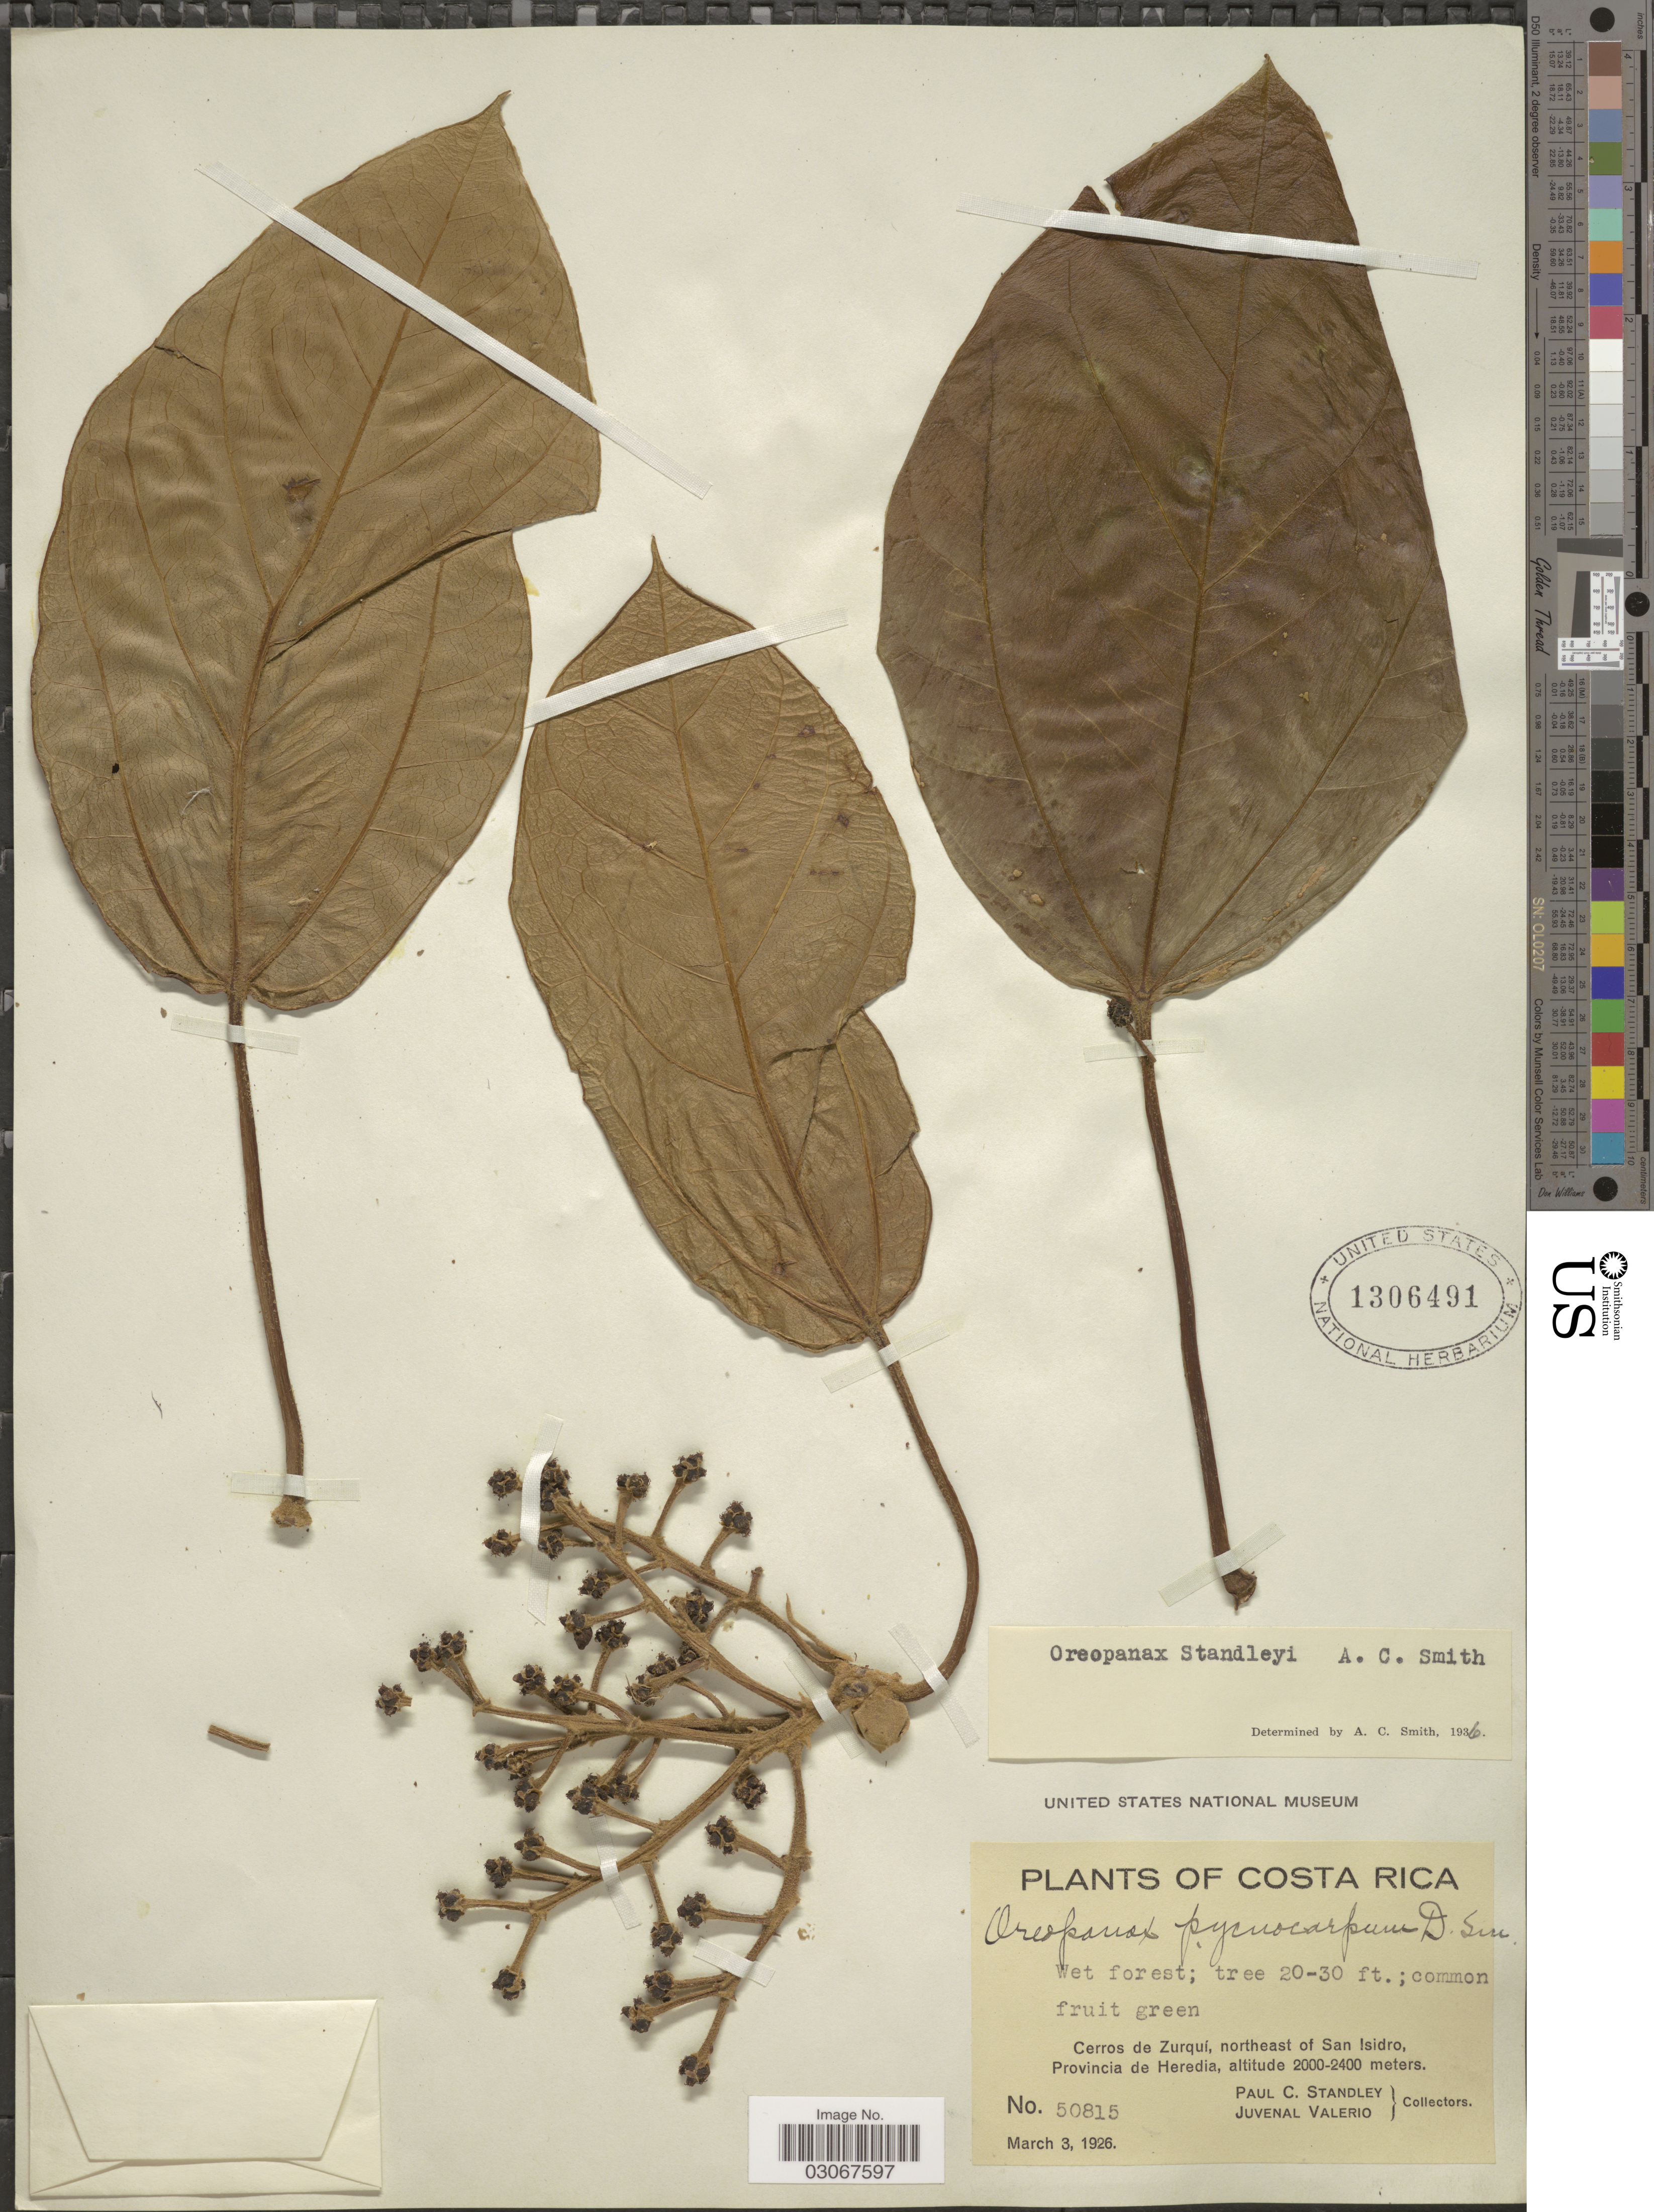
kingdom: Plantae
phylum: Tracheophyta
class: Magnoliopsida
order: Apiales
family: Araliaceae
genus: Oreopanax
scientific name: Oreopanax standleyi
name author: A.C. Sm.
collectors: P. C. Standley & J. Valerio R.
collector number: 50815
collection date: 1926-03-03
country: Costa Rica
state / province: Heredia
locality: Cerros de Zurquí, northeast of San Isidro.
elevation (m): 2000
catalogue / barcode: US 1306491